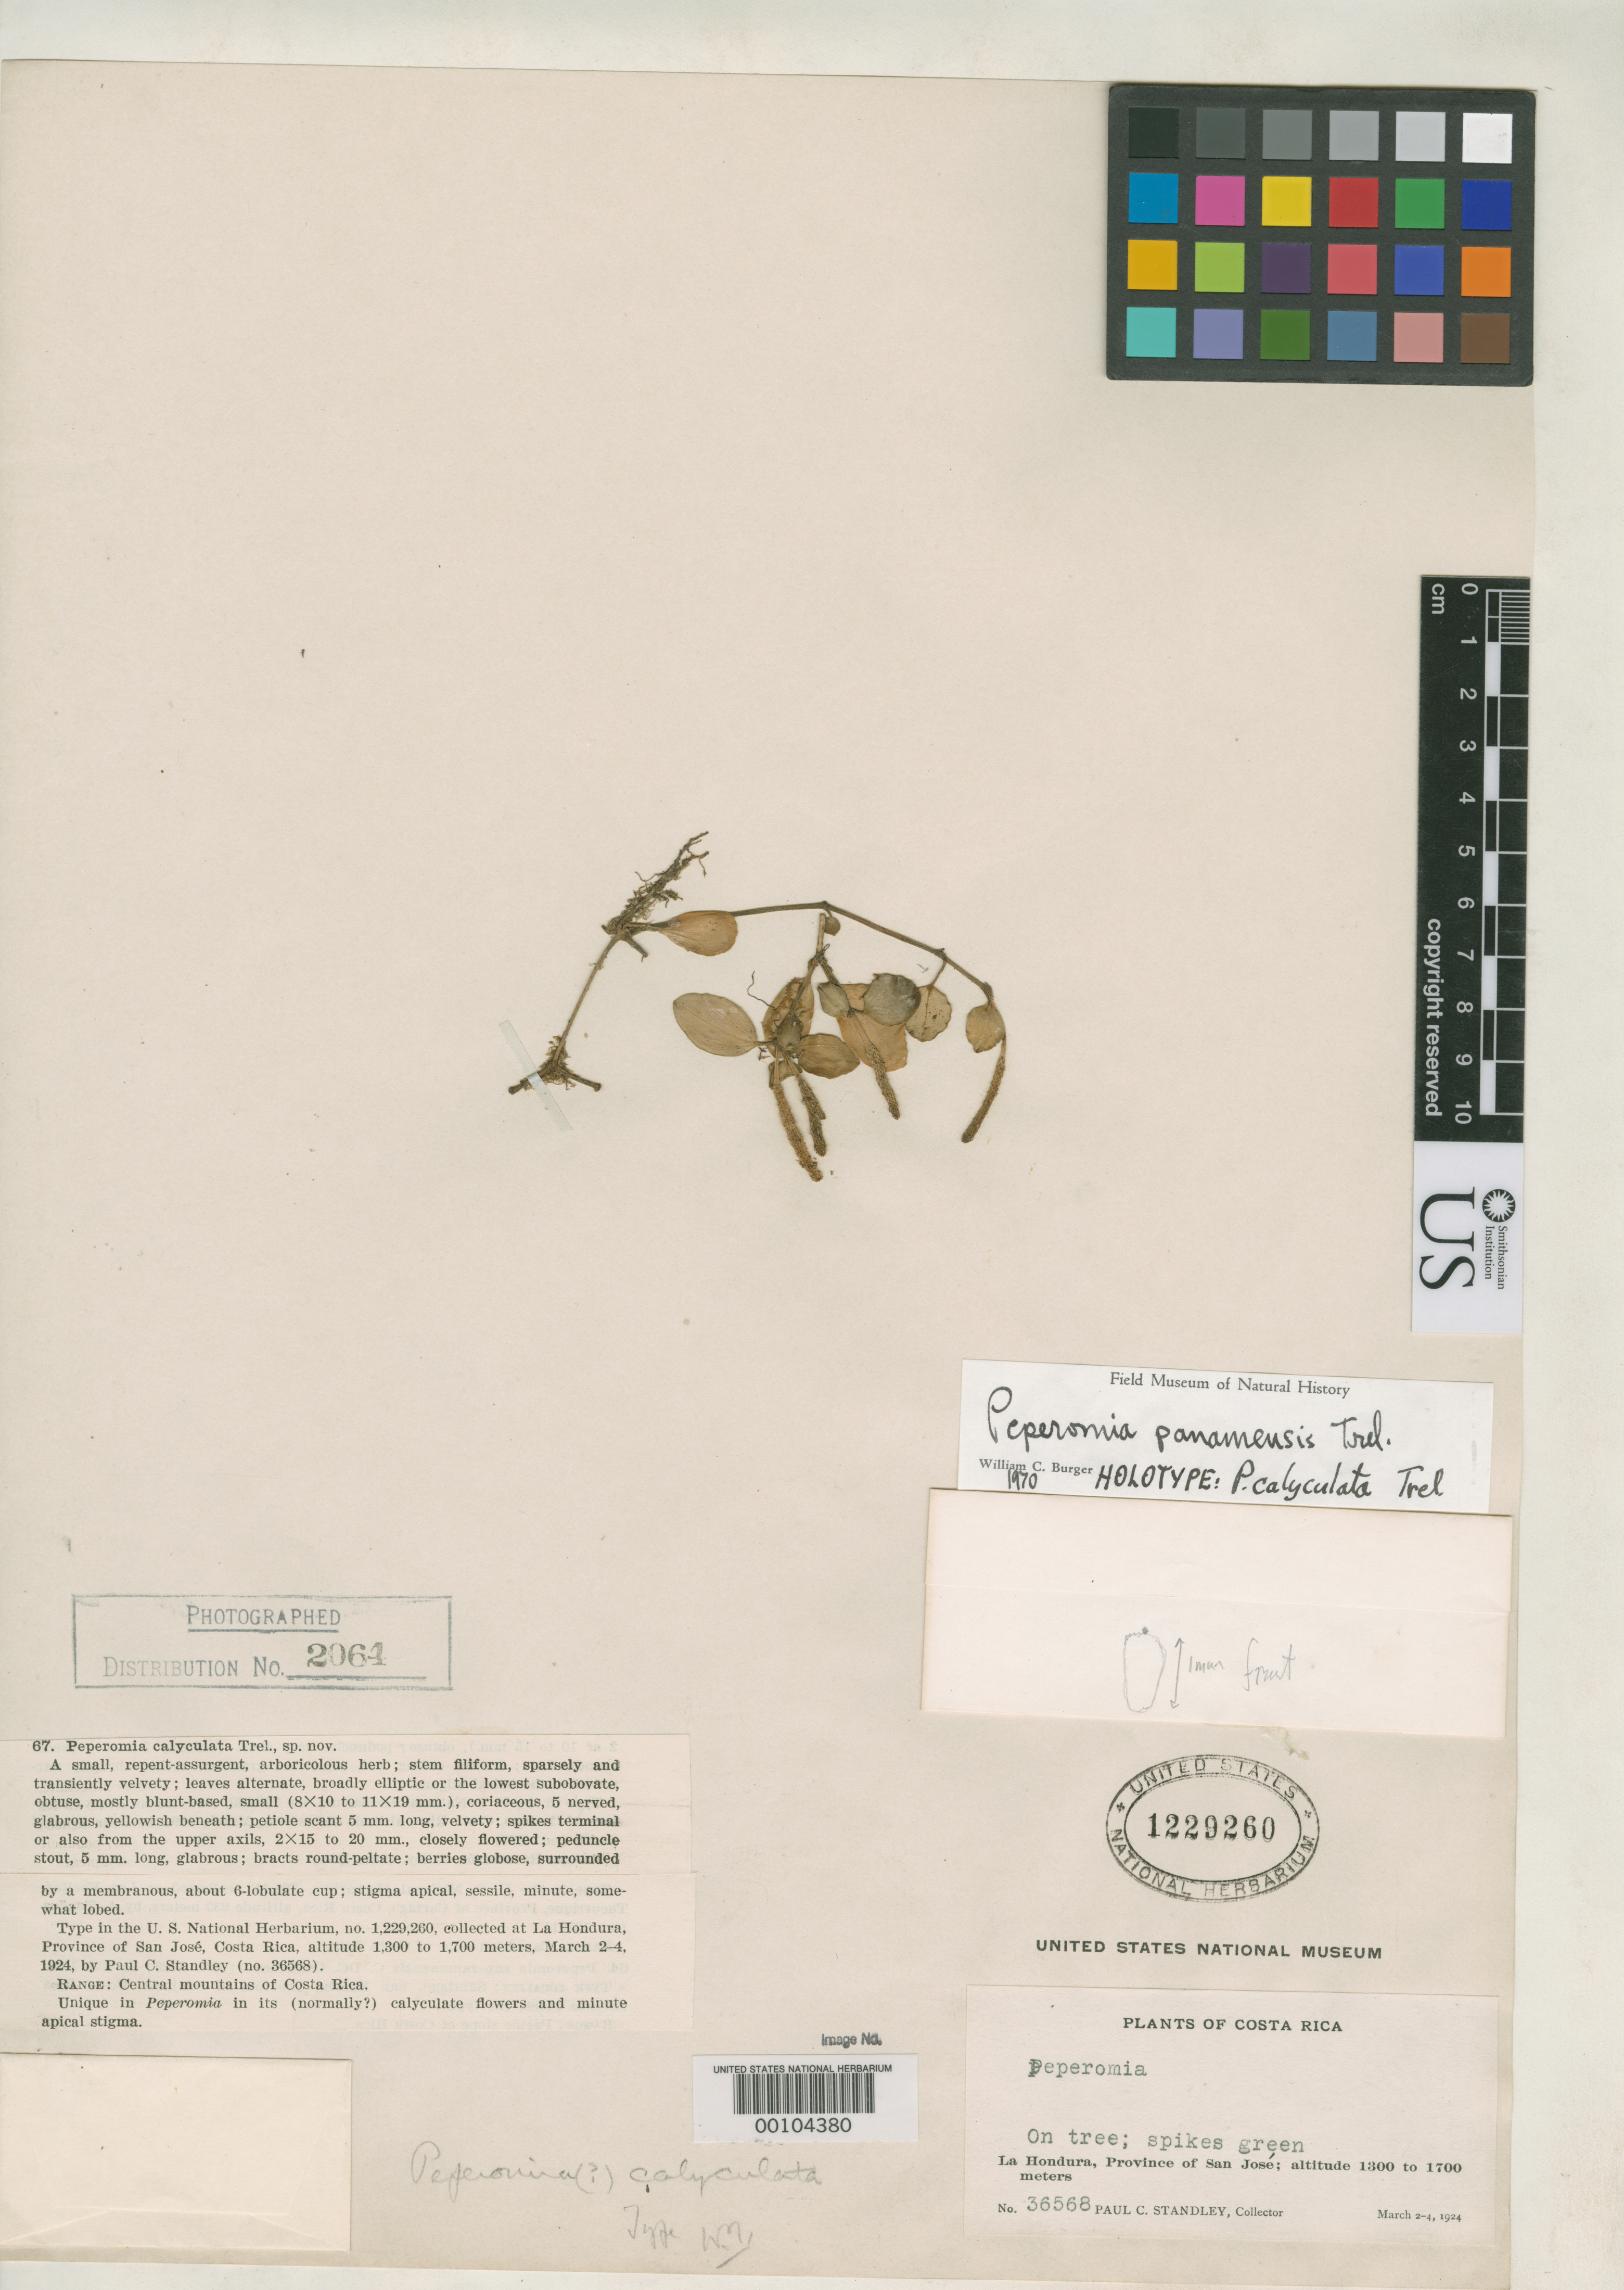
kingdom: Plantae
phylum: Tracheophyta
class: Magnoliopsida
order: Piperales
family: Piperaceae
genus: Peperomia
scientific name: Peperomia calyculata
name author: Trel.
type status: Holotype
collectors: P. C. Standley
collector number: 36568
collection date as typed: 02 Mar 1924 to 04 Mar 1924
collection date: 1924-03-02/1924-03-04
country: Costa Rica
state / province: San José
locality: La Hondura.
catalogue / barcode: US 1229260